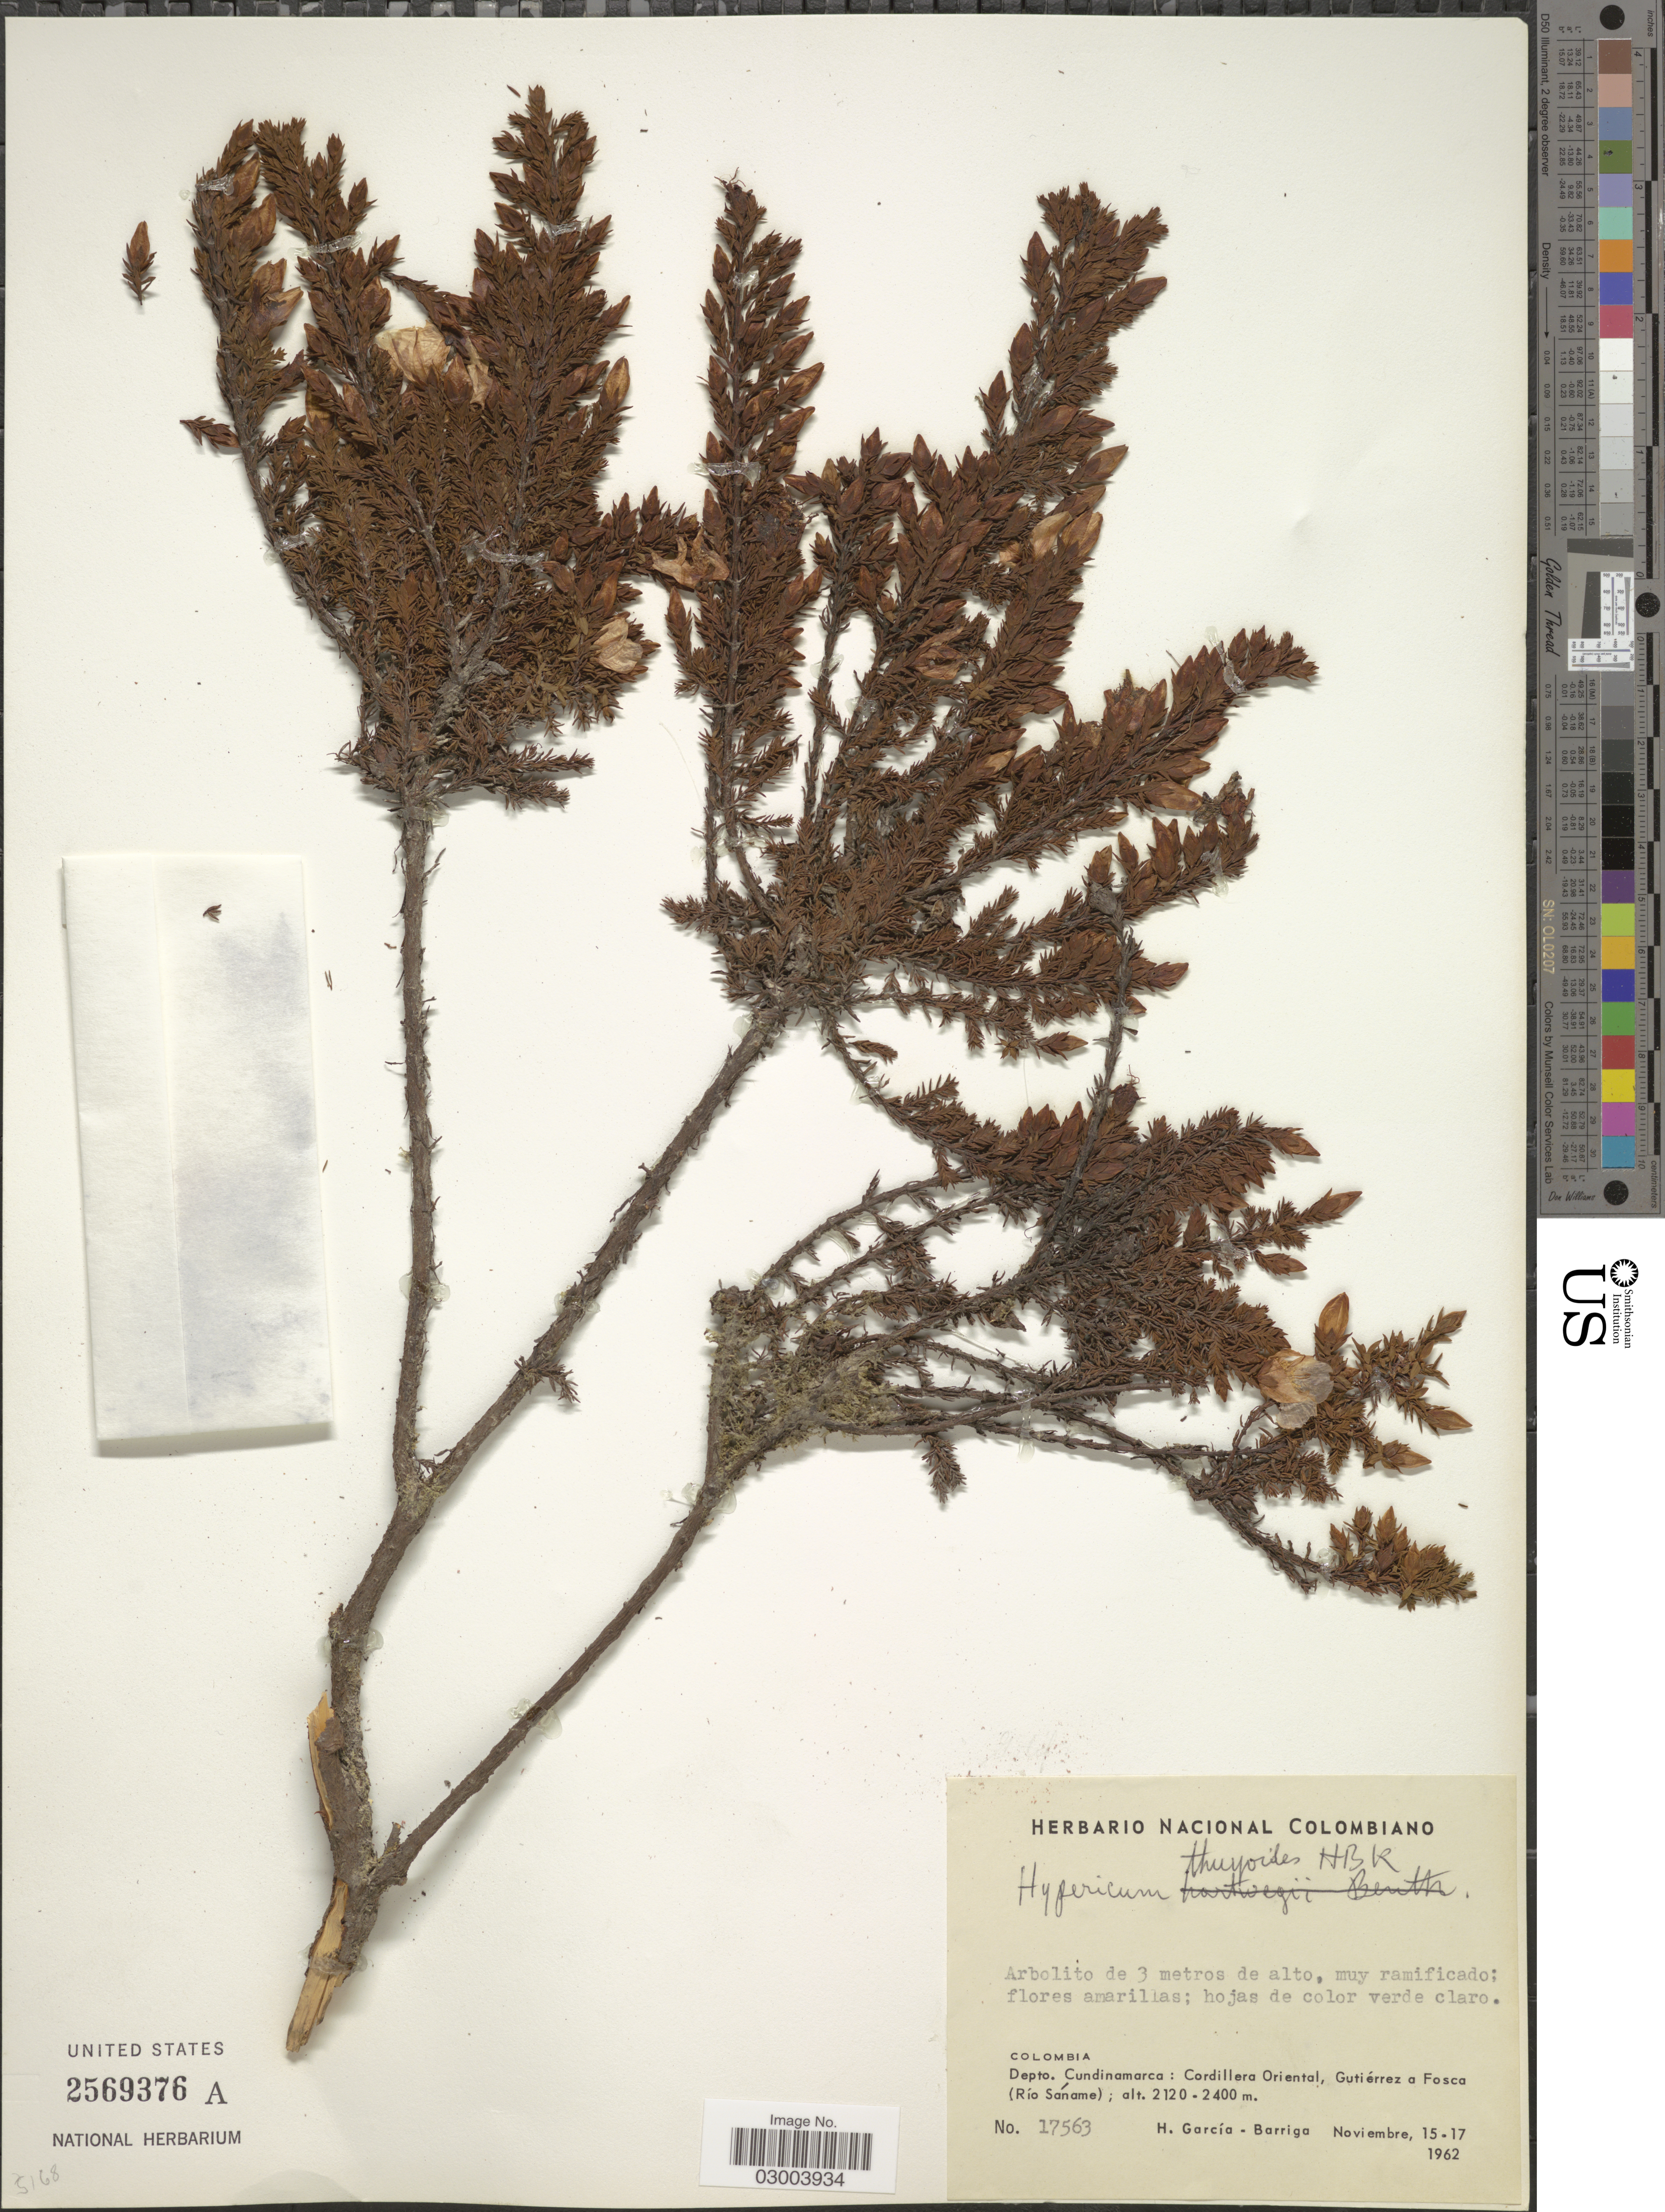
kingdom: Plantae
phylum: Tracheophyta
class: Magnoliopsida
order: Malpighiales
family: Hypericaceae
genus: Hypericum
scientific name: Hypericum thuyoides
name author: Kunth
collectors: H. García Barriga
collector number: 17563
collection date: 1962-11-15/1962-11-17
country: Colombia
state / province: Cundinamarca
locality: Depto. Cundinamarca, Cordillera Oriental, Gutiérrez a Fosca (Río Sáname).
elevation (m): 2120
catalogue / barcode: US 2569376A